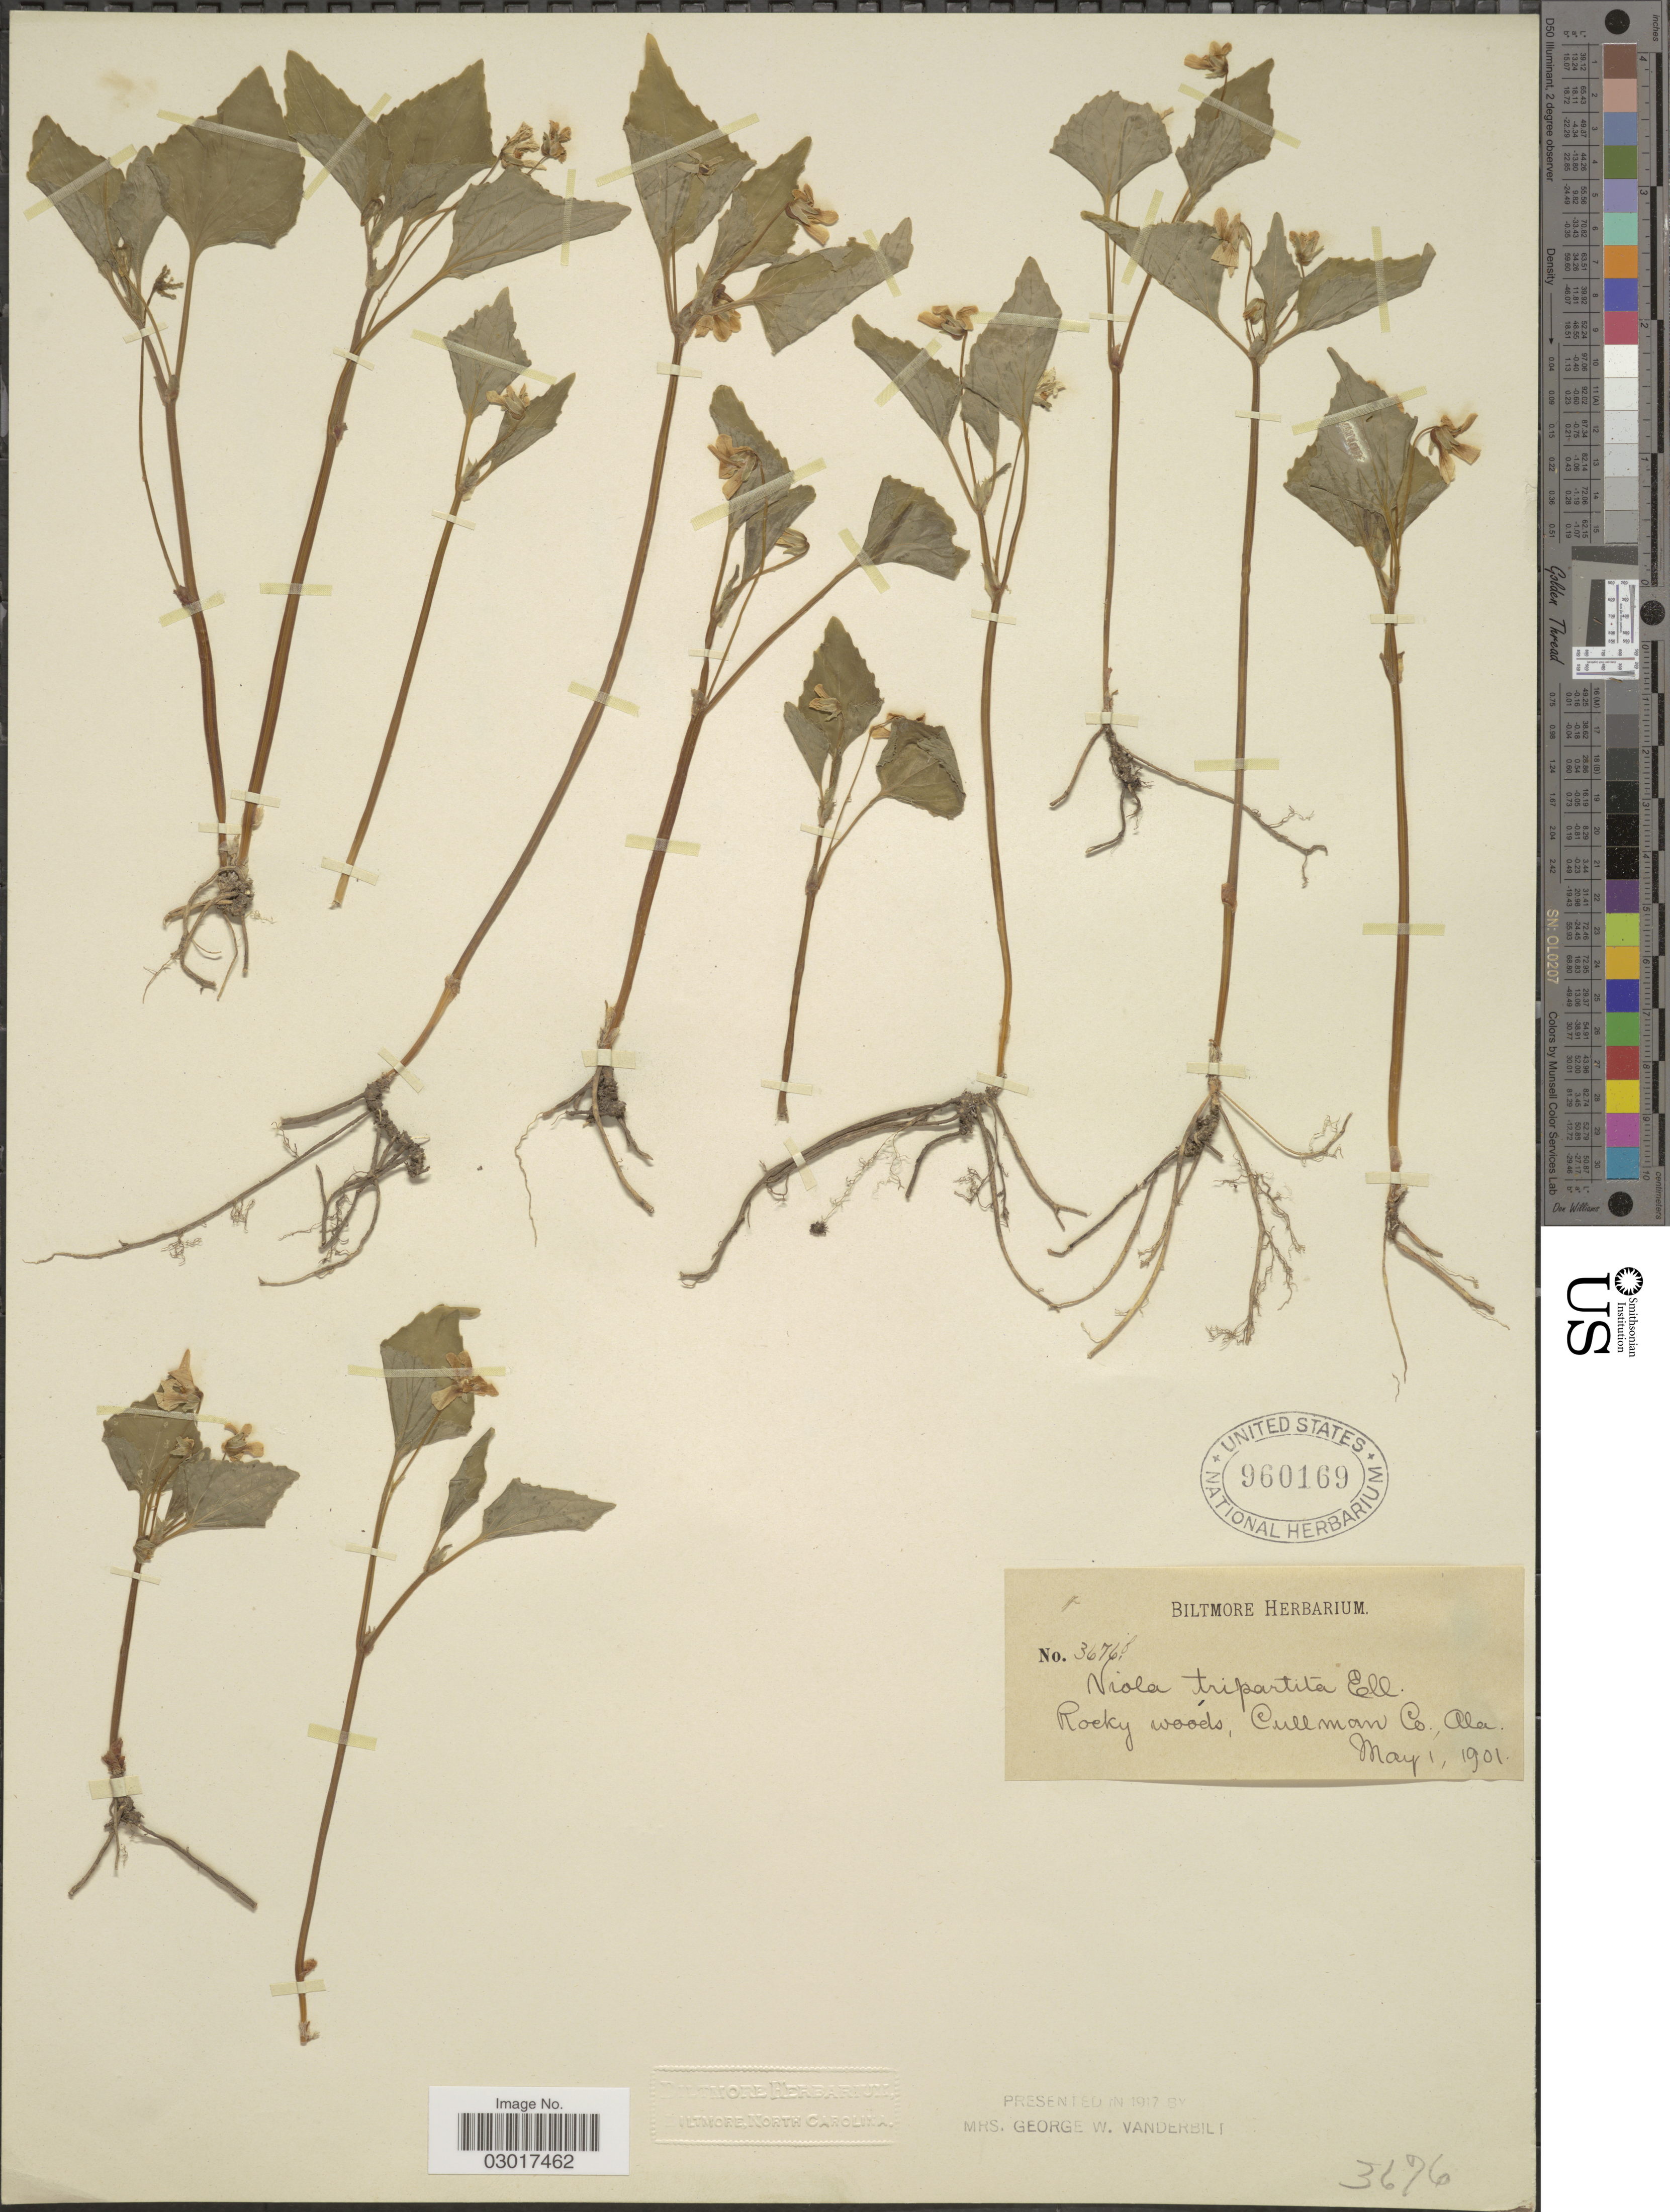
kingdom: Plantae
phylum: Tracheophyta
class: Magnoliopsida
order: Malpighiales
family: Violaceae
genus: Viola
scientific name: Viola tripartita var. glaberrima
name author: (Ging.) R.M. Harper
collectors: ex herb. Biltmore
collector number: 3676f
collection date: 1901-05-01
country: United States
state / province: Alabama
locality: Cullman Co.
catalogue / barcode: US 960169